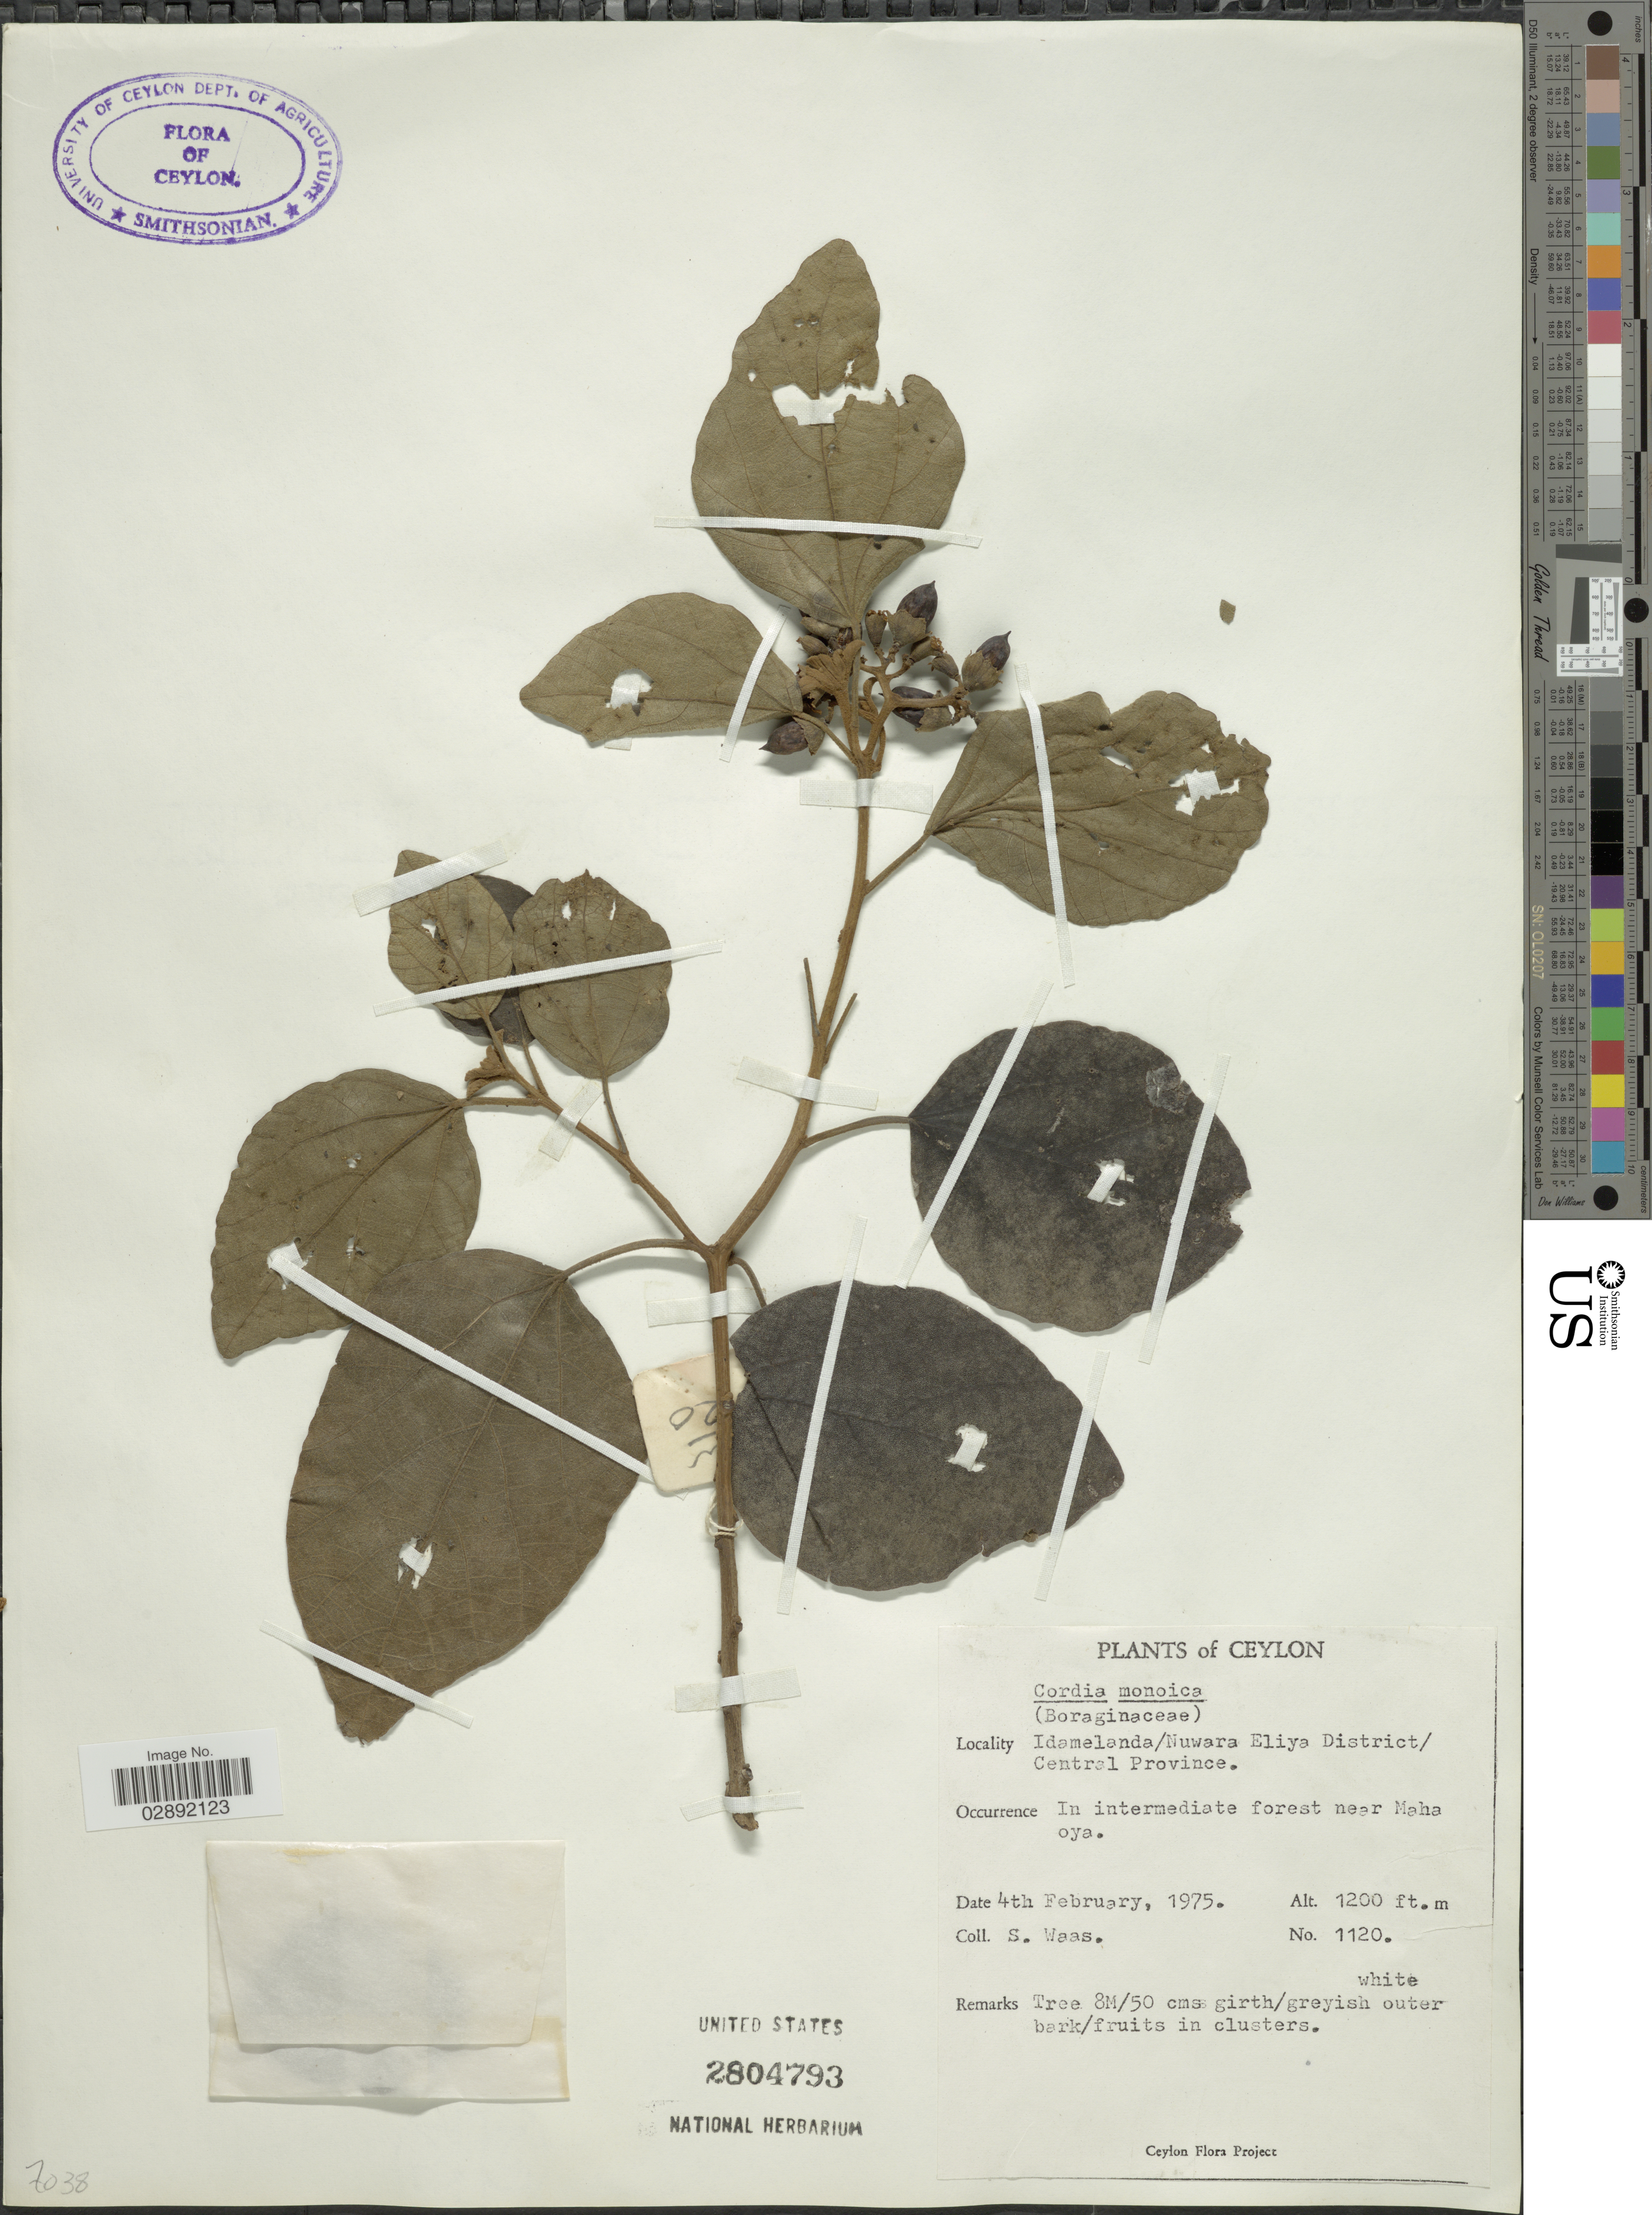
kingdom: Plantae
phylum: Tracheophyta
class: Magnoliopsida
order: Boraginales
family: Cordiaceae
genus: Cordia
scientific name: Cordia monoica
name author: Roxb.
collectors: S. Waas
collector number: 1120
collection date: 1975-02-04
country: Sri Lanka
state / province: Central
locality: Ceylon. Idamelanda/Nuwara Eliya District. Near Maha oya.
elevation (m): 366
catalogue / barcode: US 2804793